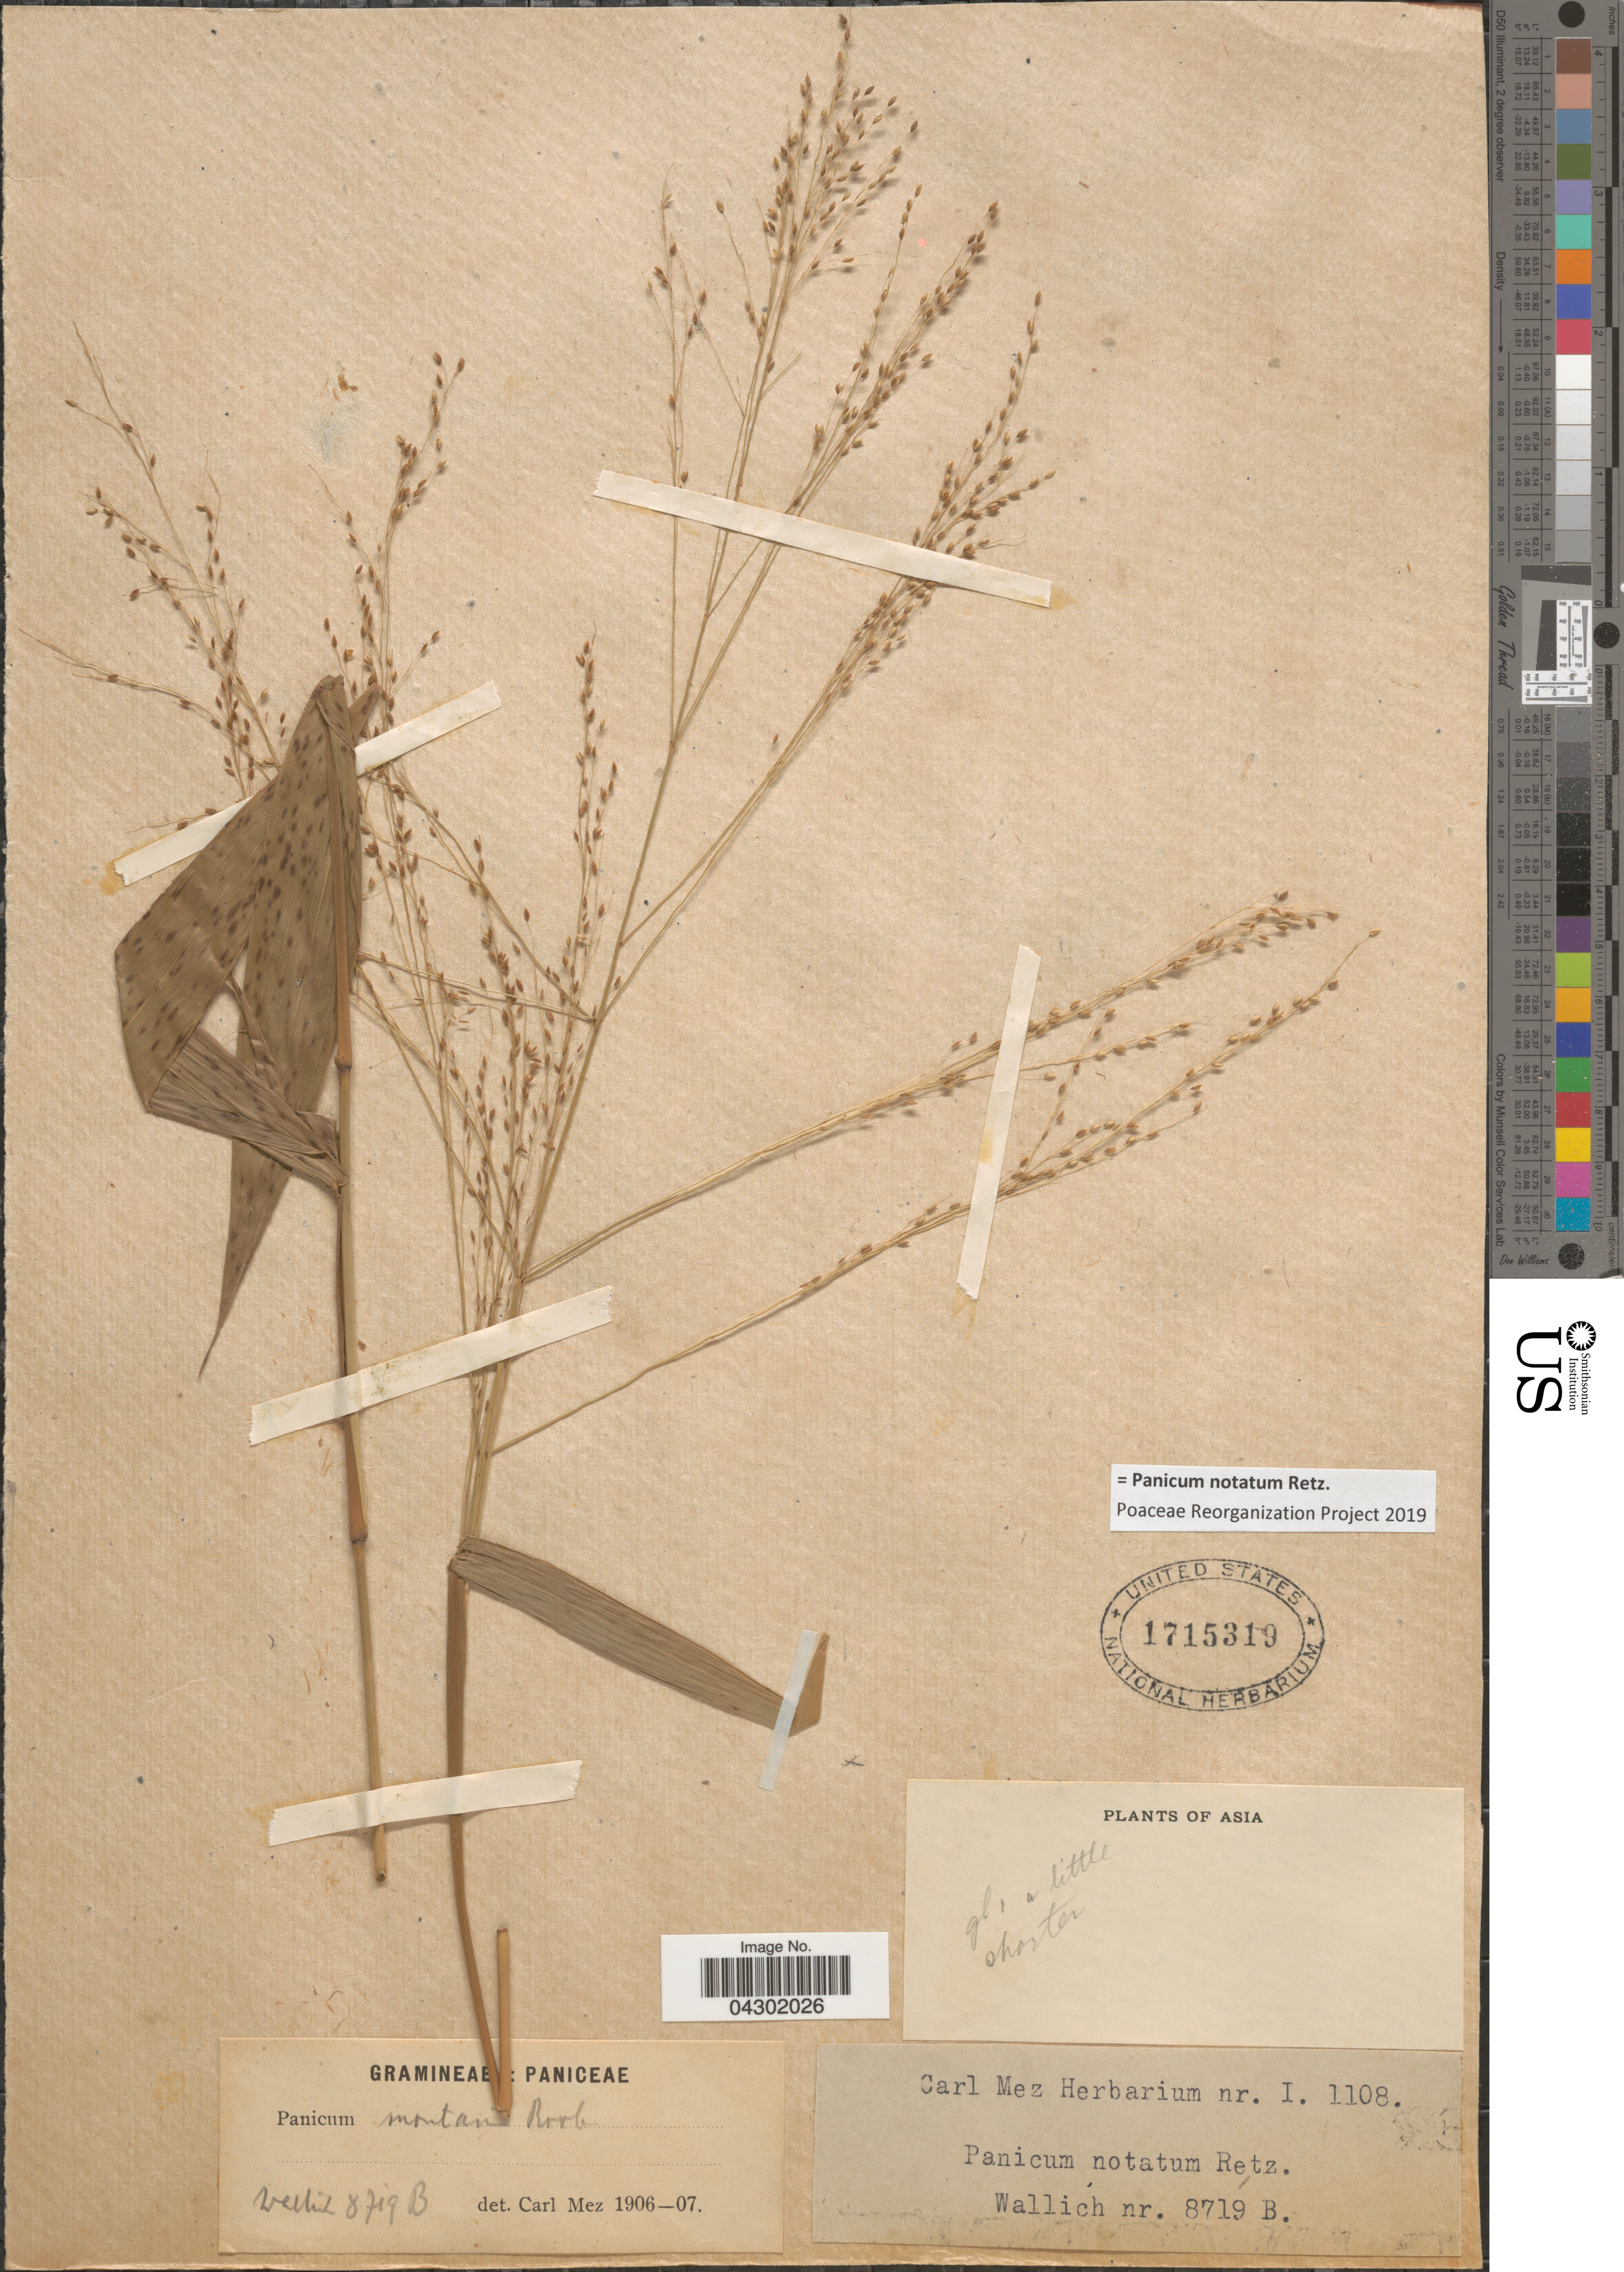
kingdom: Plantae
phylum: Tracheophyta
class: Liliopsida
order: Poales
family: Poaceae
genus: Panicum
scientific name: Panicum notatum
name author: Retz.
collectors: -- Wallich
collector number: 8719B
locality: Asia.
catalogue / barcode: US 1715319